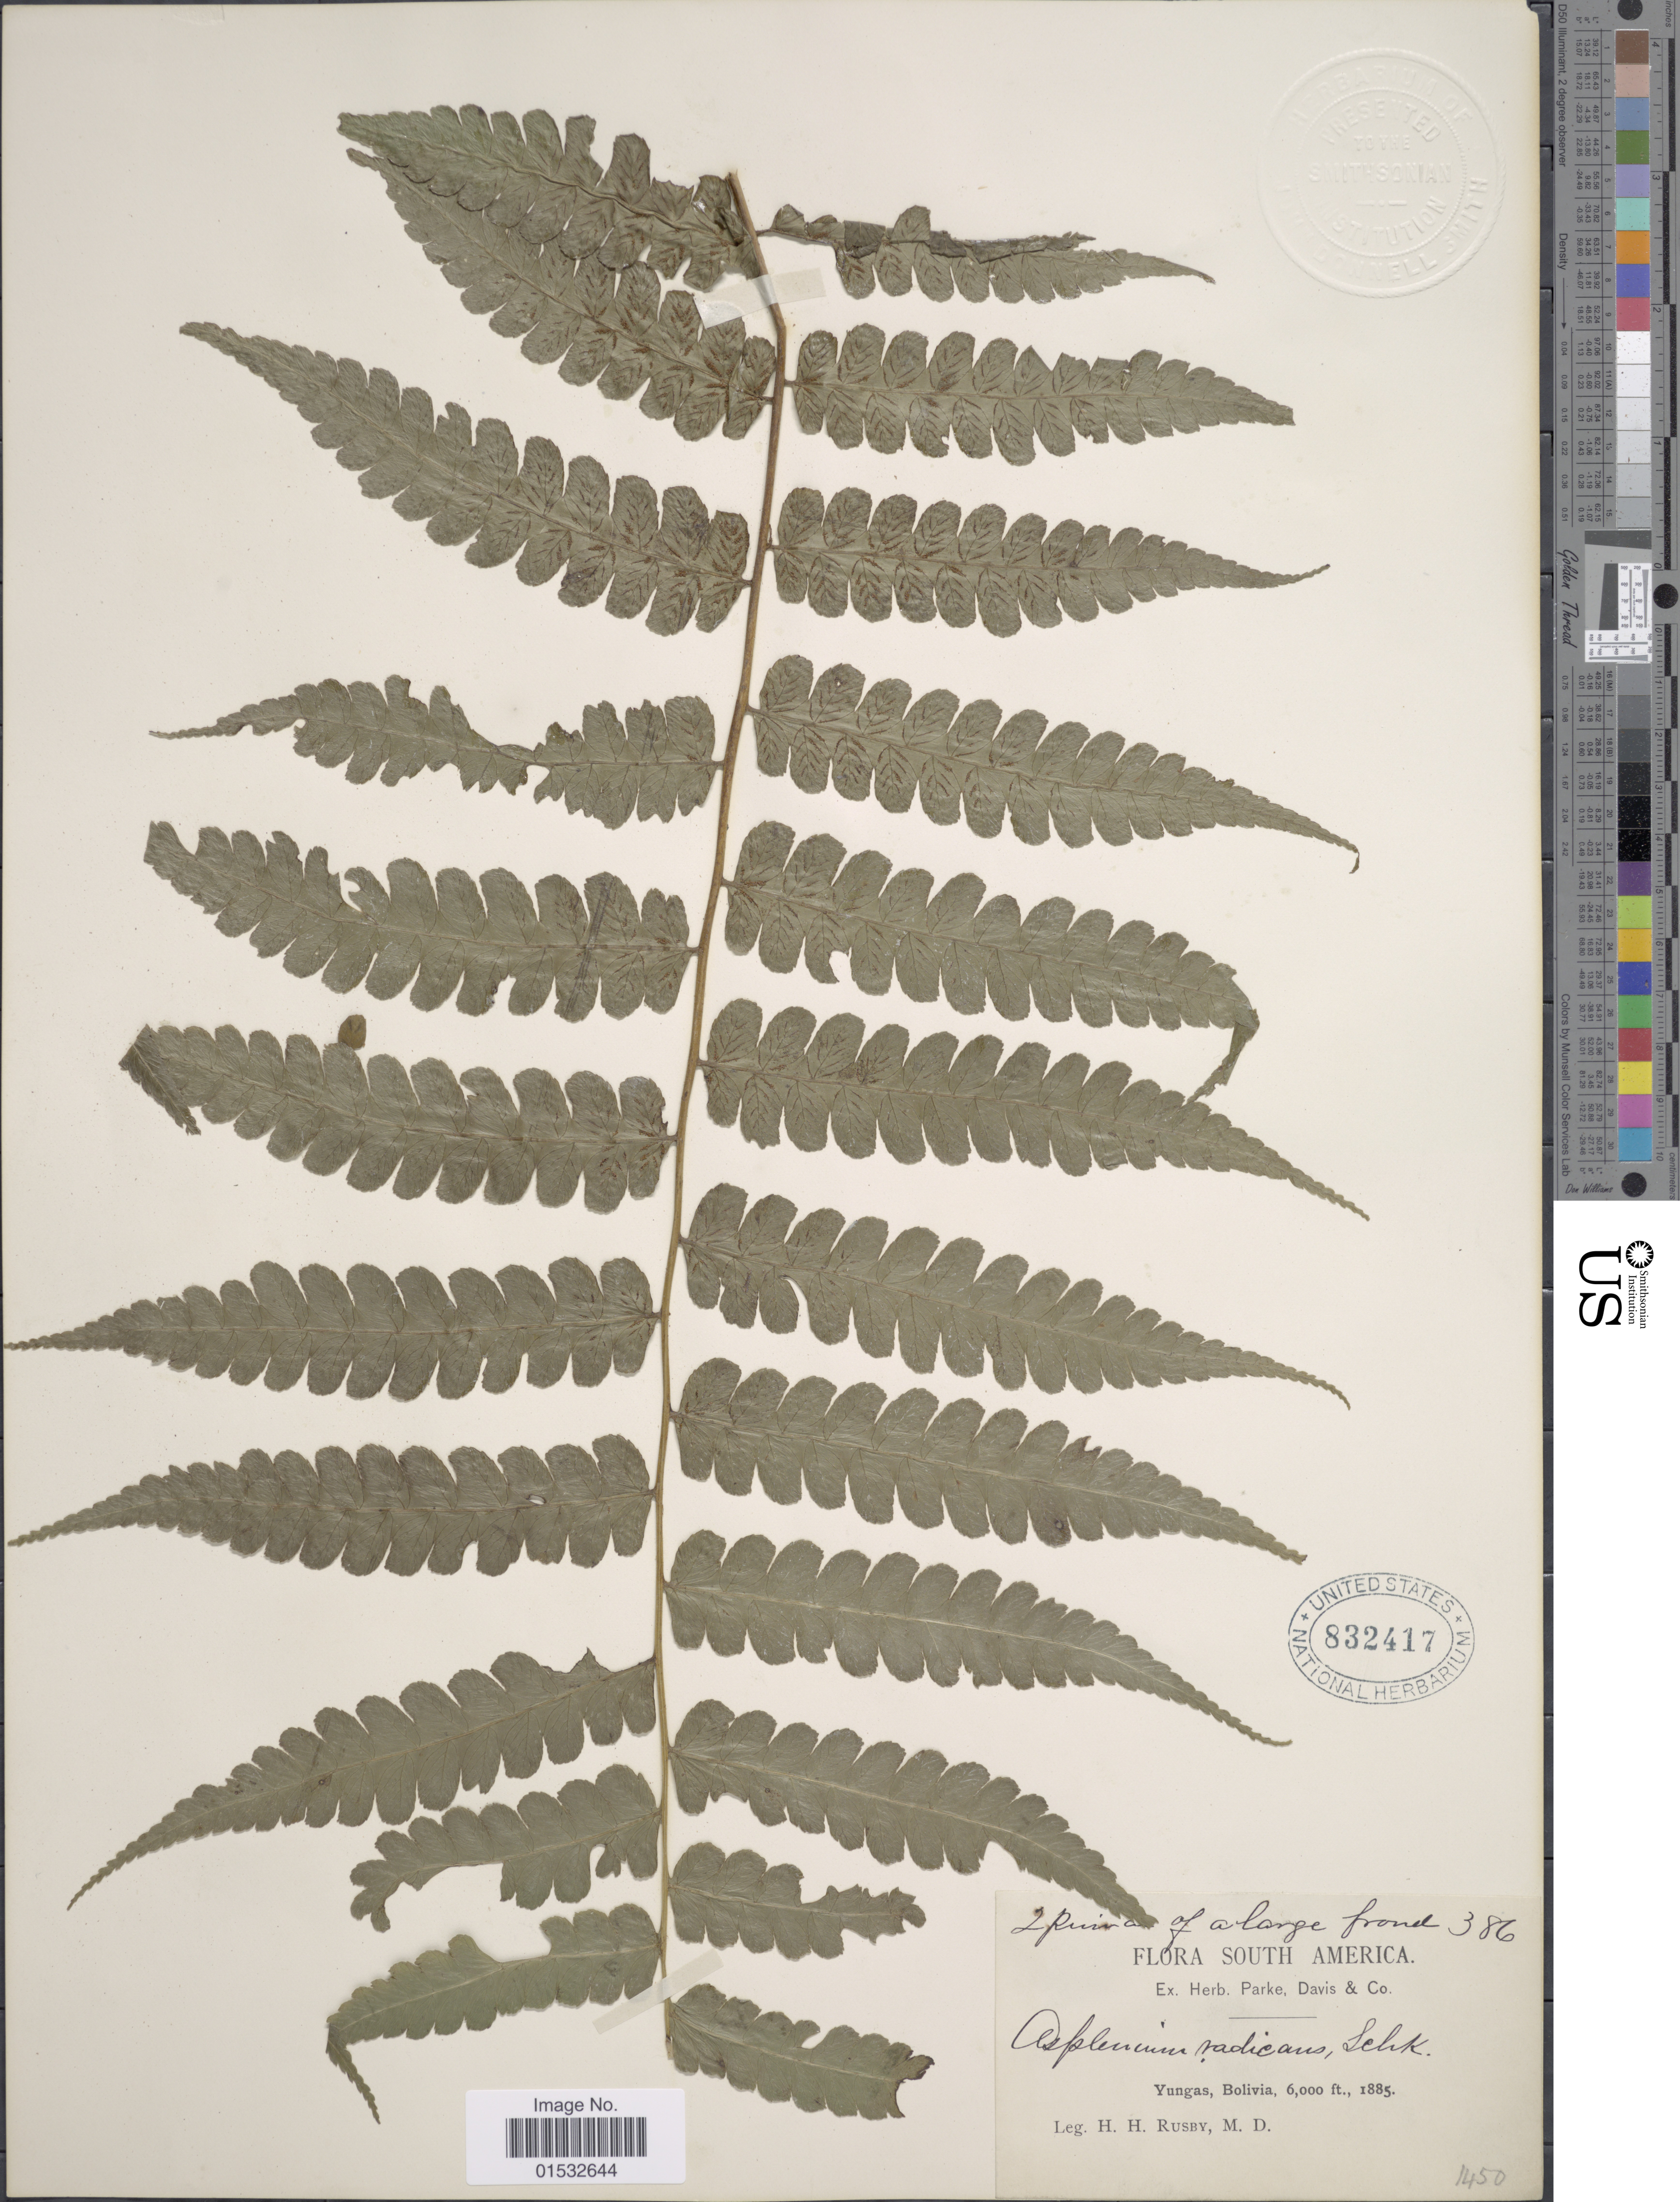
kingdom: Plantae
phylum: Tracheophyta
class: Polypodiopsida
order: Polypodiales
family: Athyriaceae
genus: Diplazium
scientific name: Diplazium ambiguum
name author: Raddi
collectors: H. H. Rusby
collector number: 386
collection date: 1885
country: Bolivia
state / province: La Paz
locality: Yungas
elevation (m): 1829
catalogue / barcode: US 832417